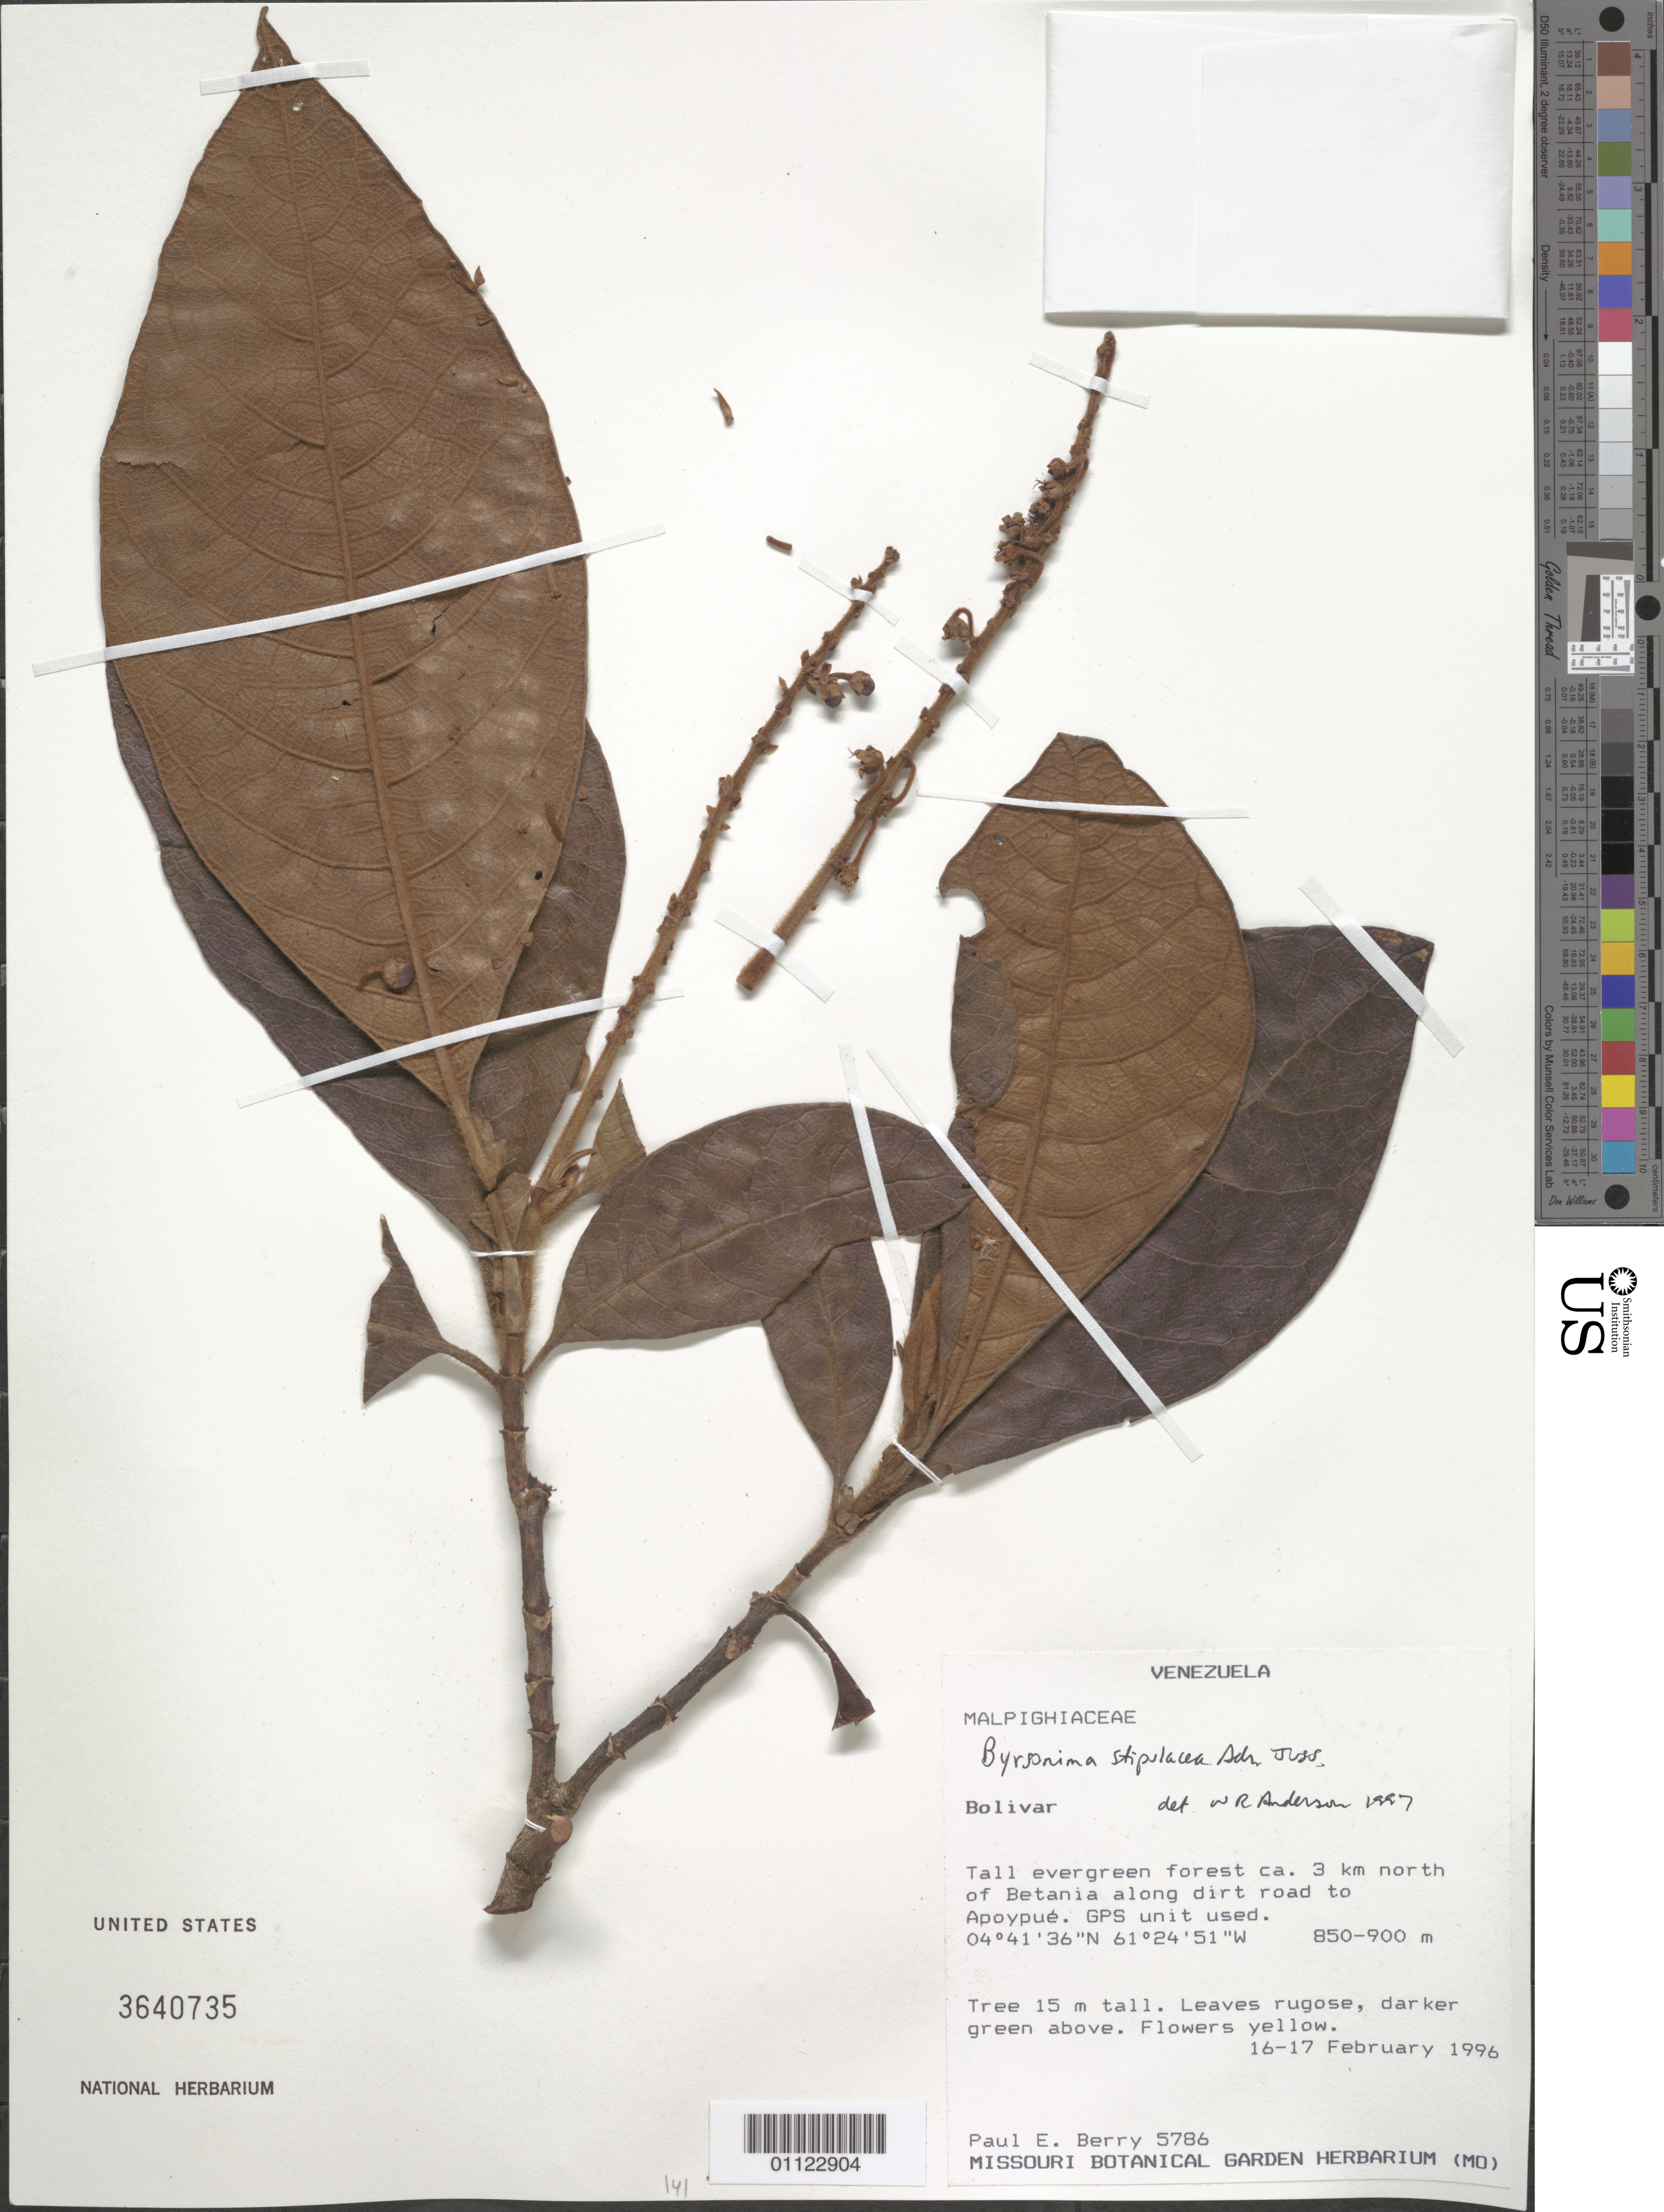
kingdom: Plantae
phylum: Tracheophyta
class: Magnoliopsida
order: Malpighiales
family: Malpighiaceae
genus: Byrsonima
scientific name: Byrsonima stipulacea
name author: A. Juss.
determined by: Anderson, W. R., (MICH), University of Michigan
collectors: P. E. Berry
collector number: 5786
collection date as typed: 16-Feb-96 to 17-Feb-96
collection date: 1996-02-16/1996-02-17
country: Venezuela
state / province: Bolívar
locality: Betania, ca. 3km north of, along dirt forad to Apoypué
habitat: Tall evergreen forest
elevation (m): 850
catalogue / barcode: US 3640735